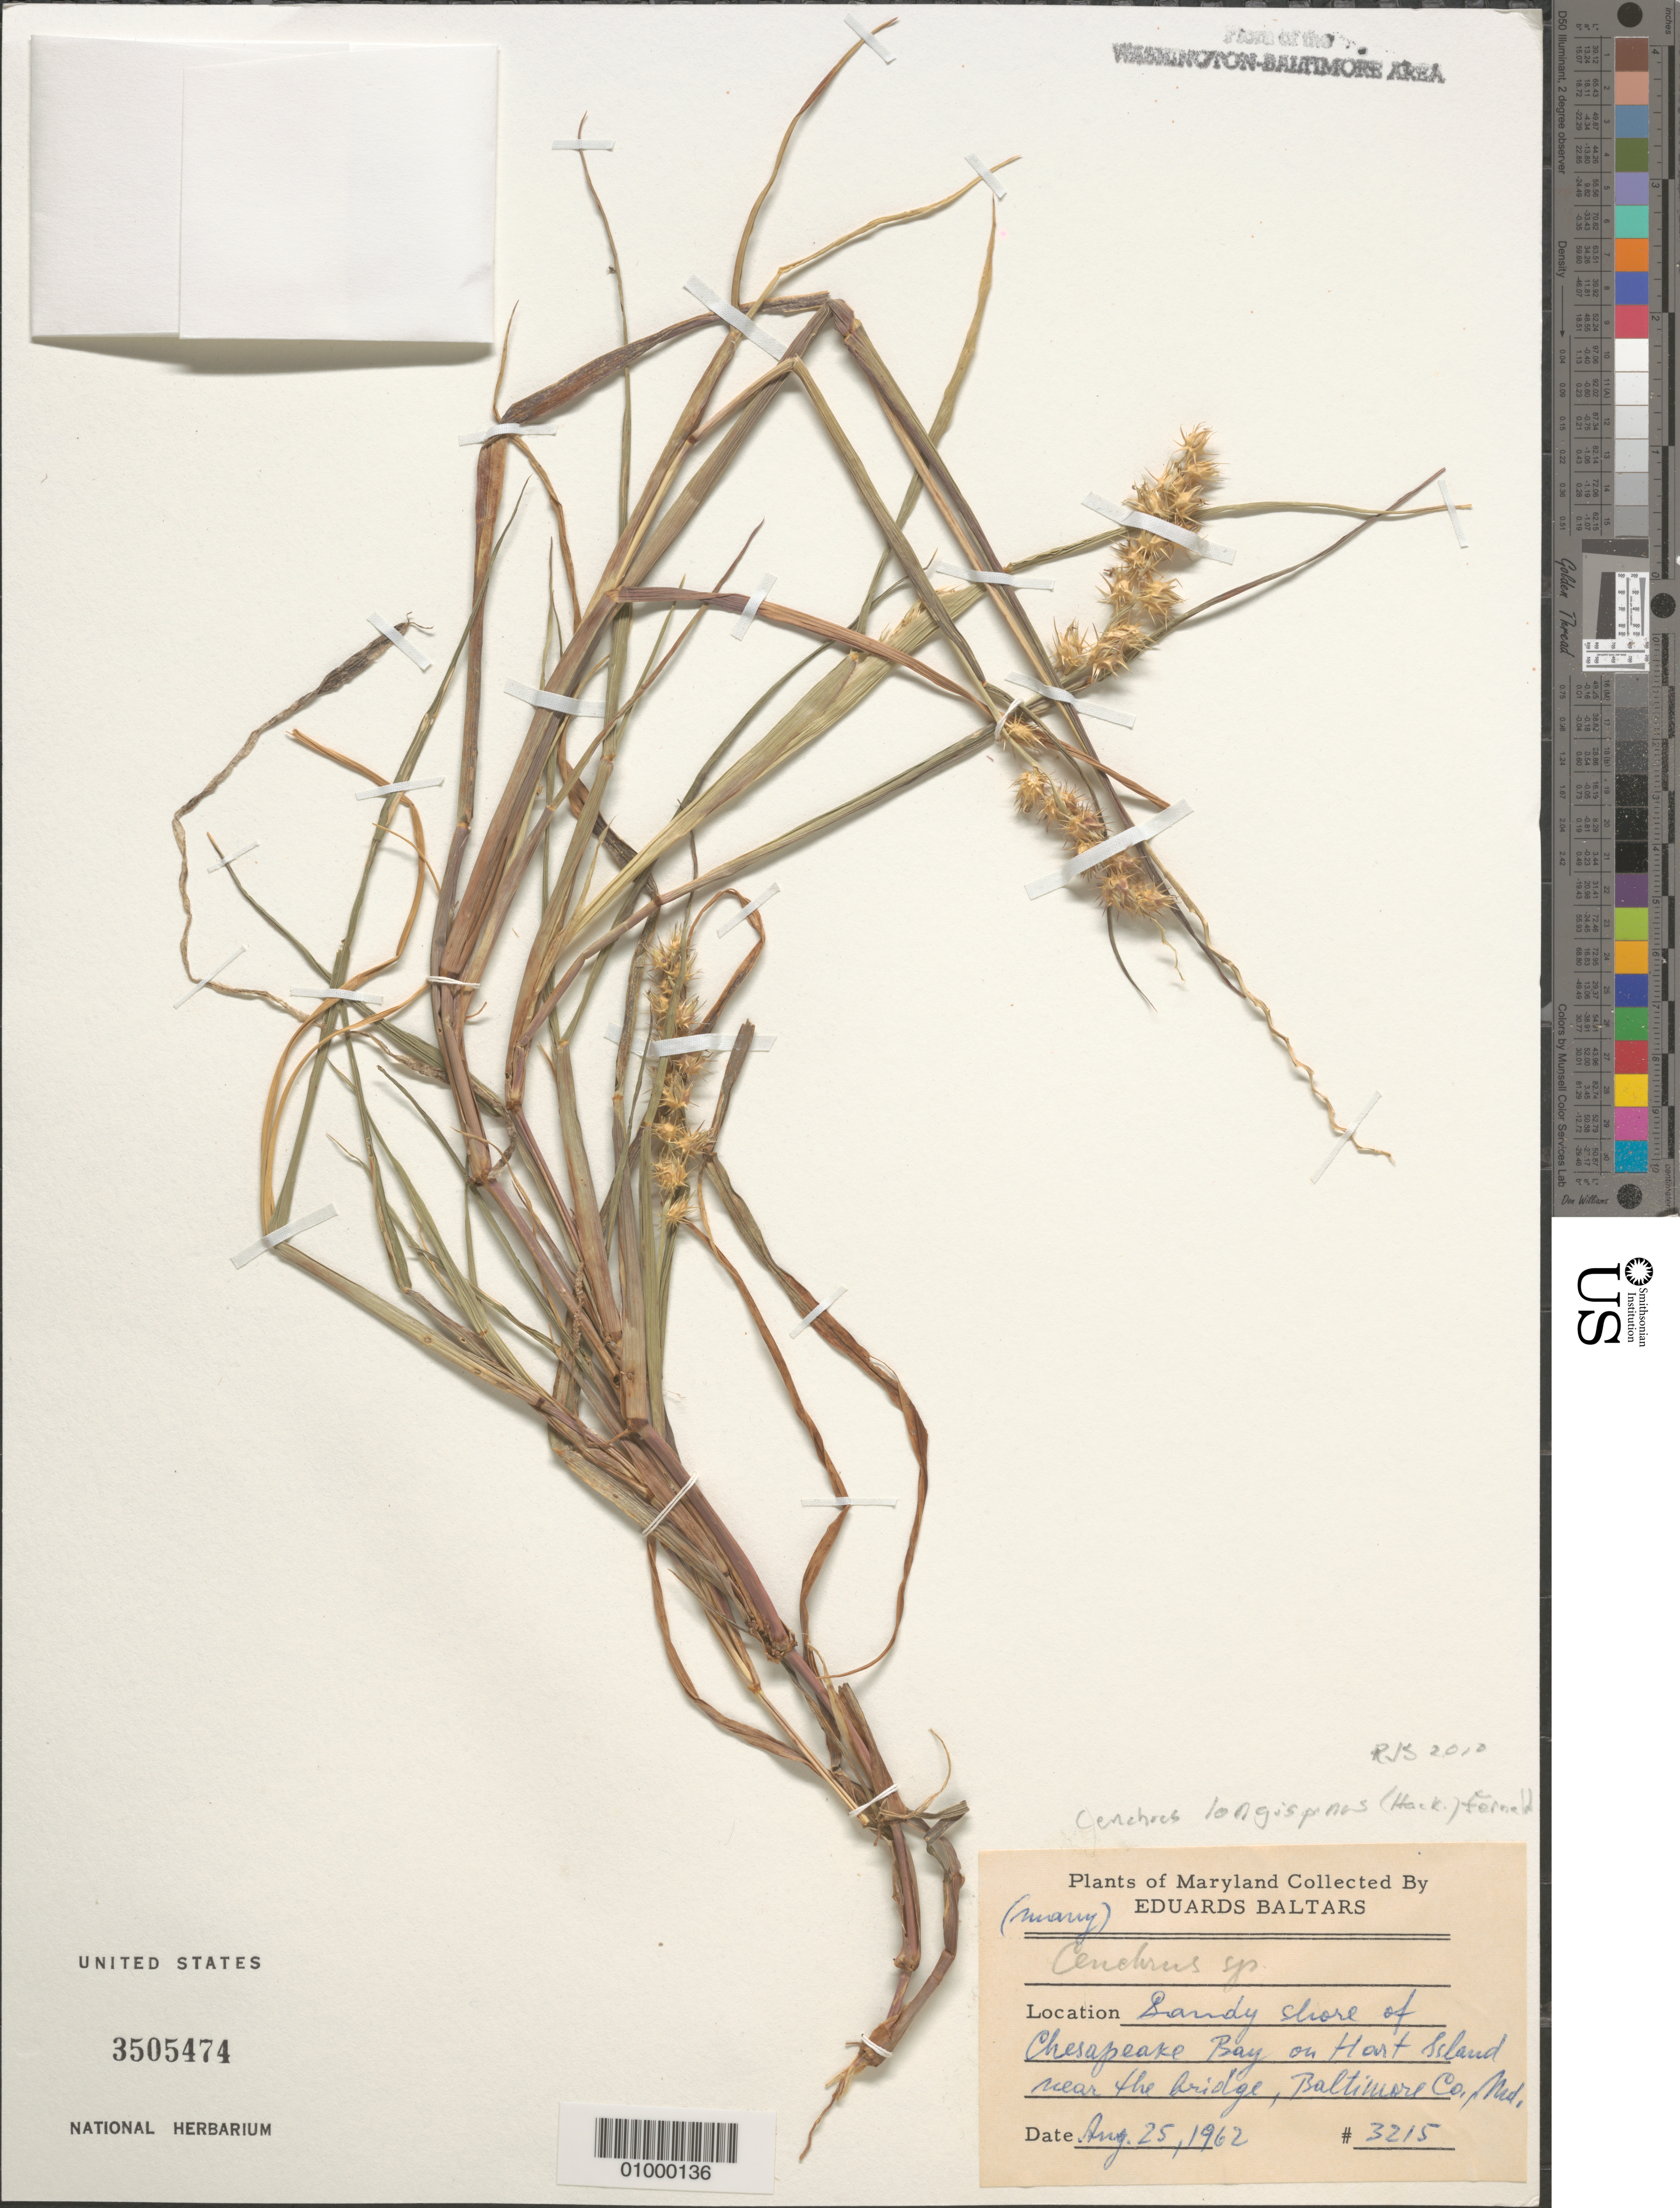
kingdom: Plantae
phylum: Tracheophyta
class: Liliopsida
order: Poales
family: Poaceae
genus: Cenchrus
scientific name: Cenchrus longispinus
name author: (Hack.) Fernald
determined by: Soreng, Robert J., Research Associate (BOT), Smithsonian Institution - National Museum of Natural History (UNITED STATES)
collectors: E. Baltars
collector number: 3215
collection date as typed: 25 Aug 1962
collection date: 1962-08-25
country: United States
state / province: Maryland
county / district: Baltimore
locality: Hart Island on the Chesapeake Bay, near Bridge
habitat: sandy shore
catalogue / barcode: US 3505474